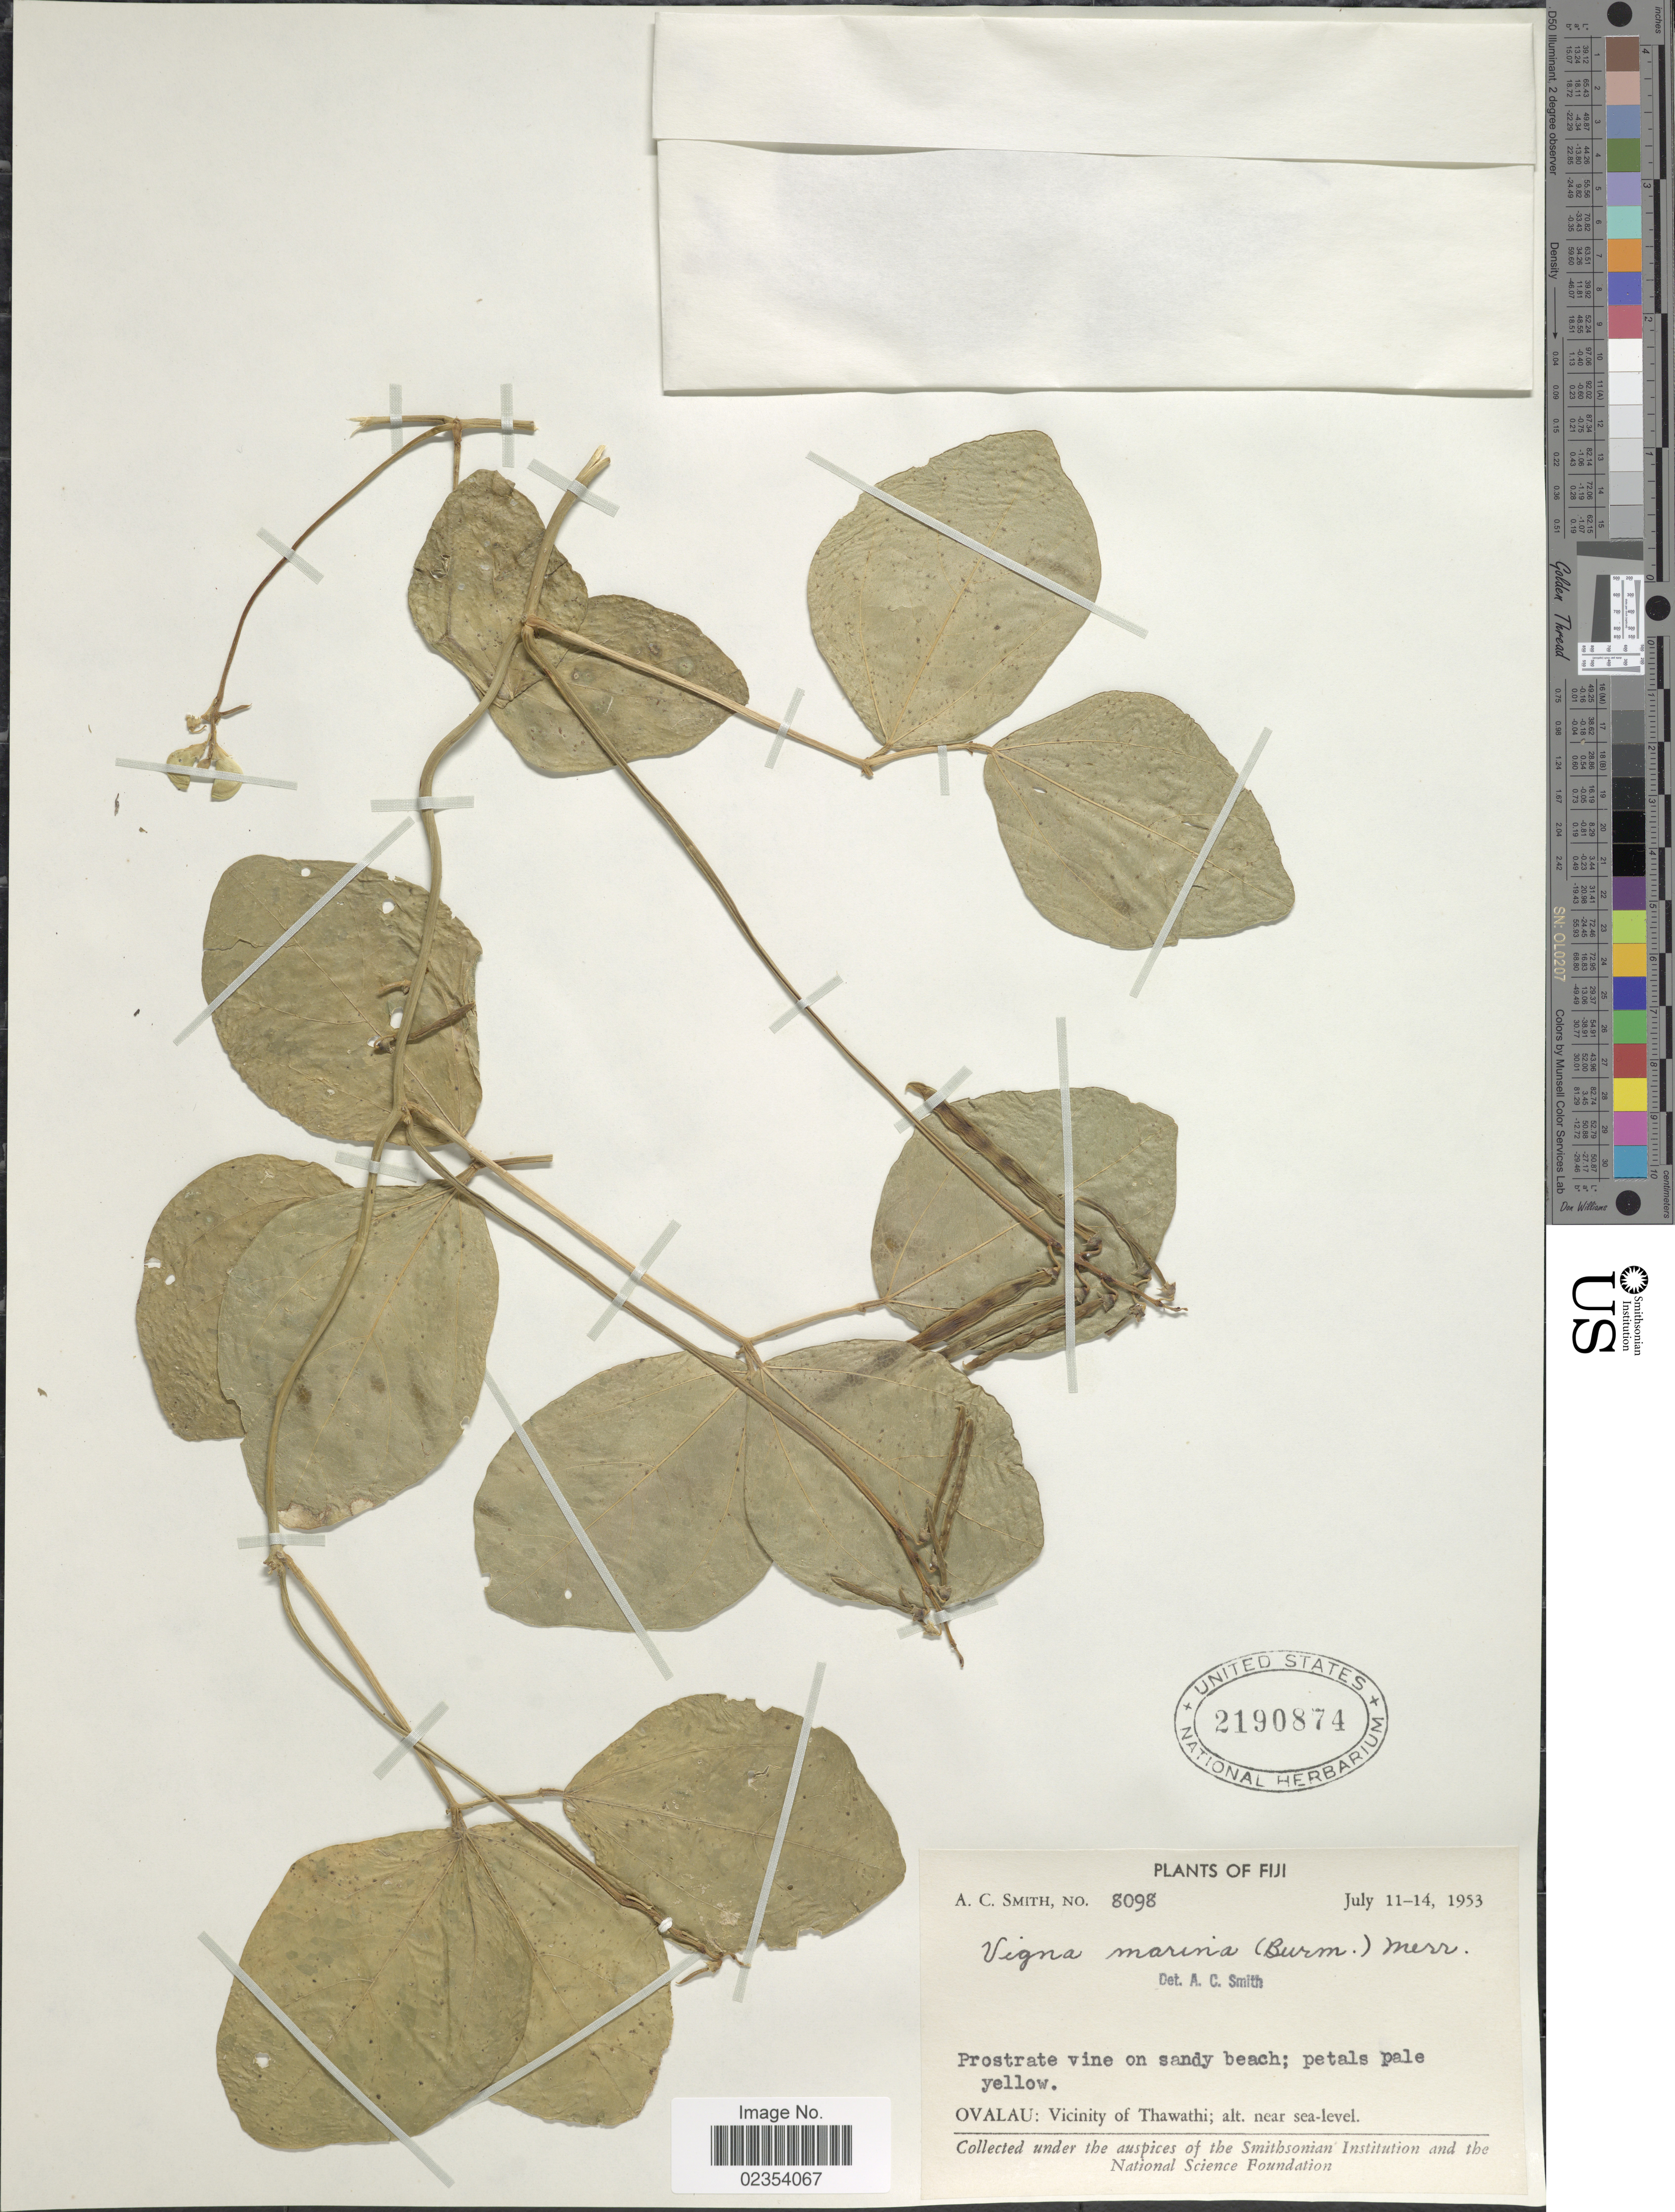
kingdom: Plantae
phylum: Tracheophyta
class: Magnoliopsida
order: Fabales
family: Fabaceae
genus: Vigna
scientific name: Vigna marina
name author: (Burm.) Merr.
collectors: A. C. Smith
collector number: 8098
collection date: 1953-07-11/1953-07-14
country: Fiji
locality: Ovalau: Vicinity of Thawathi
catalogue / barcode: US 2190874